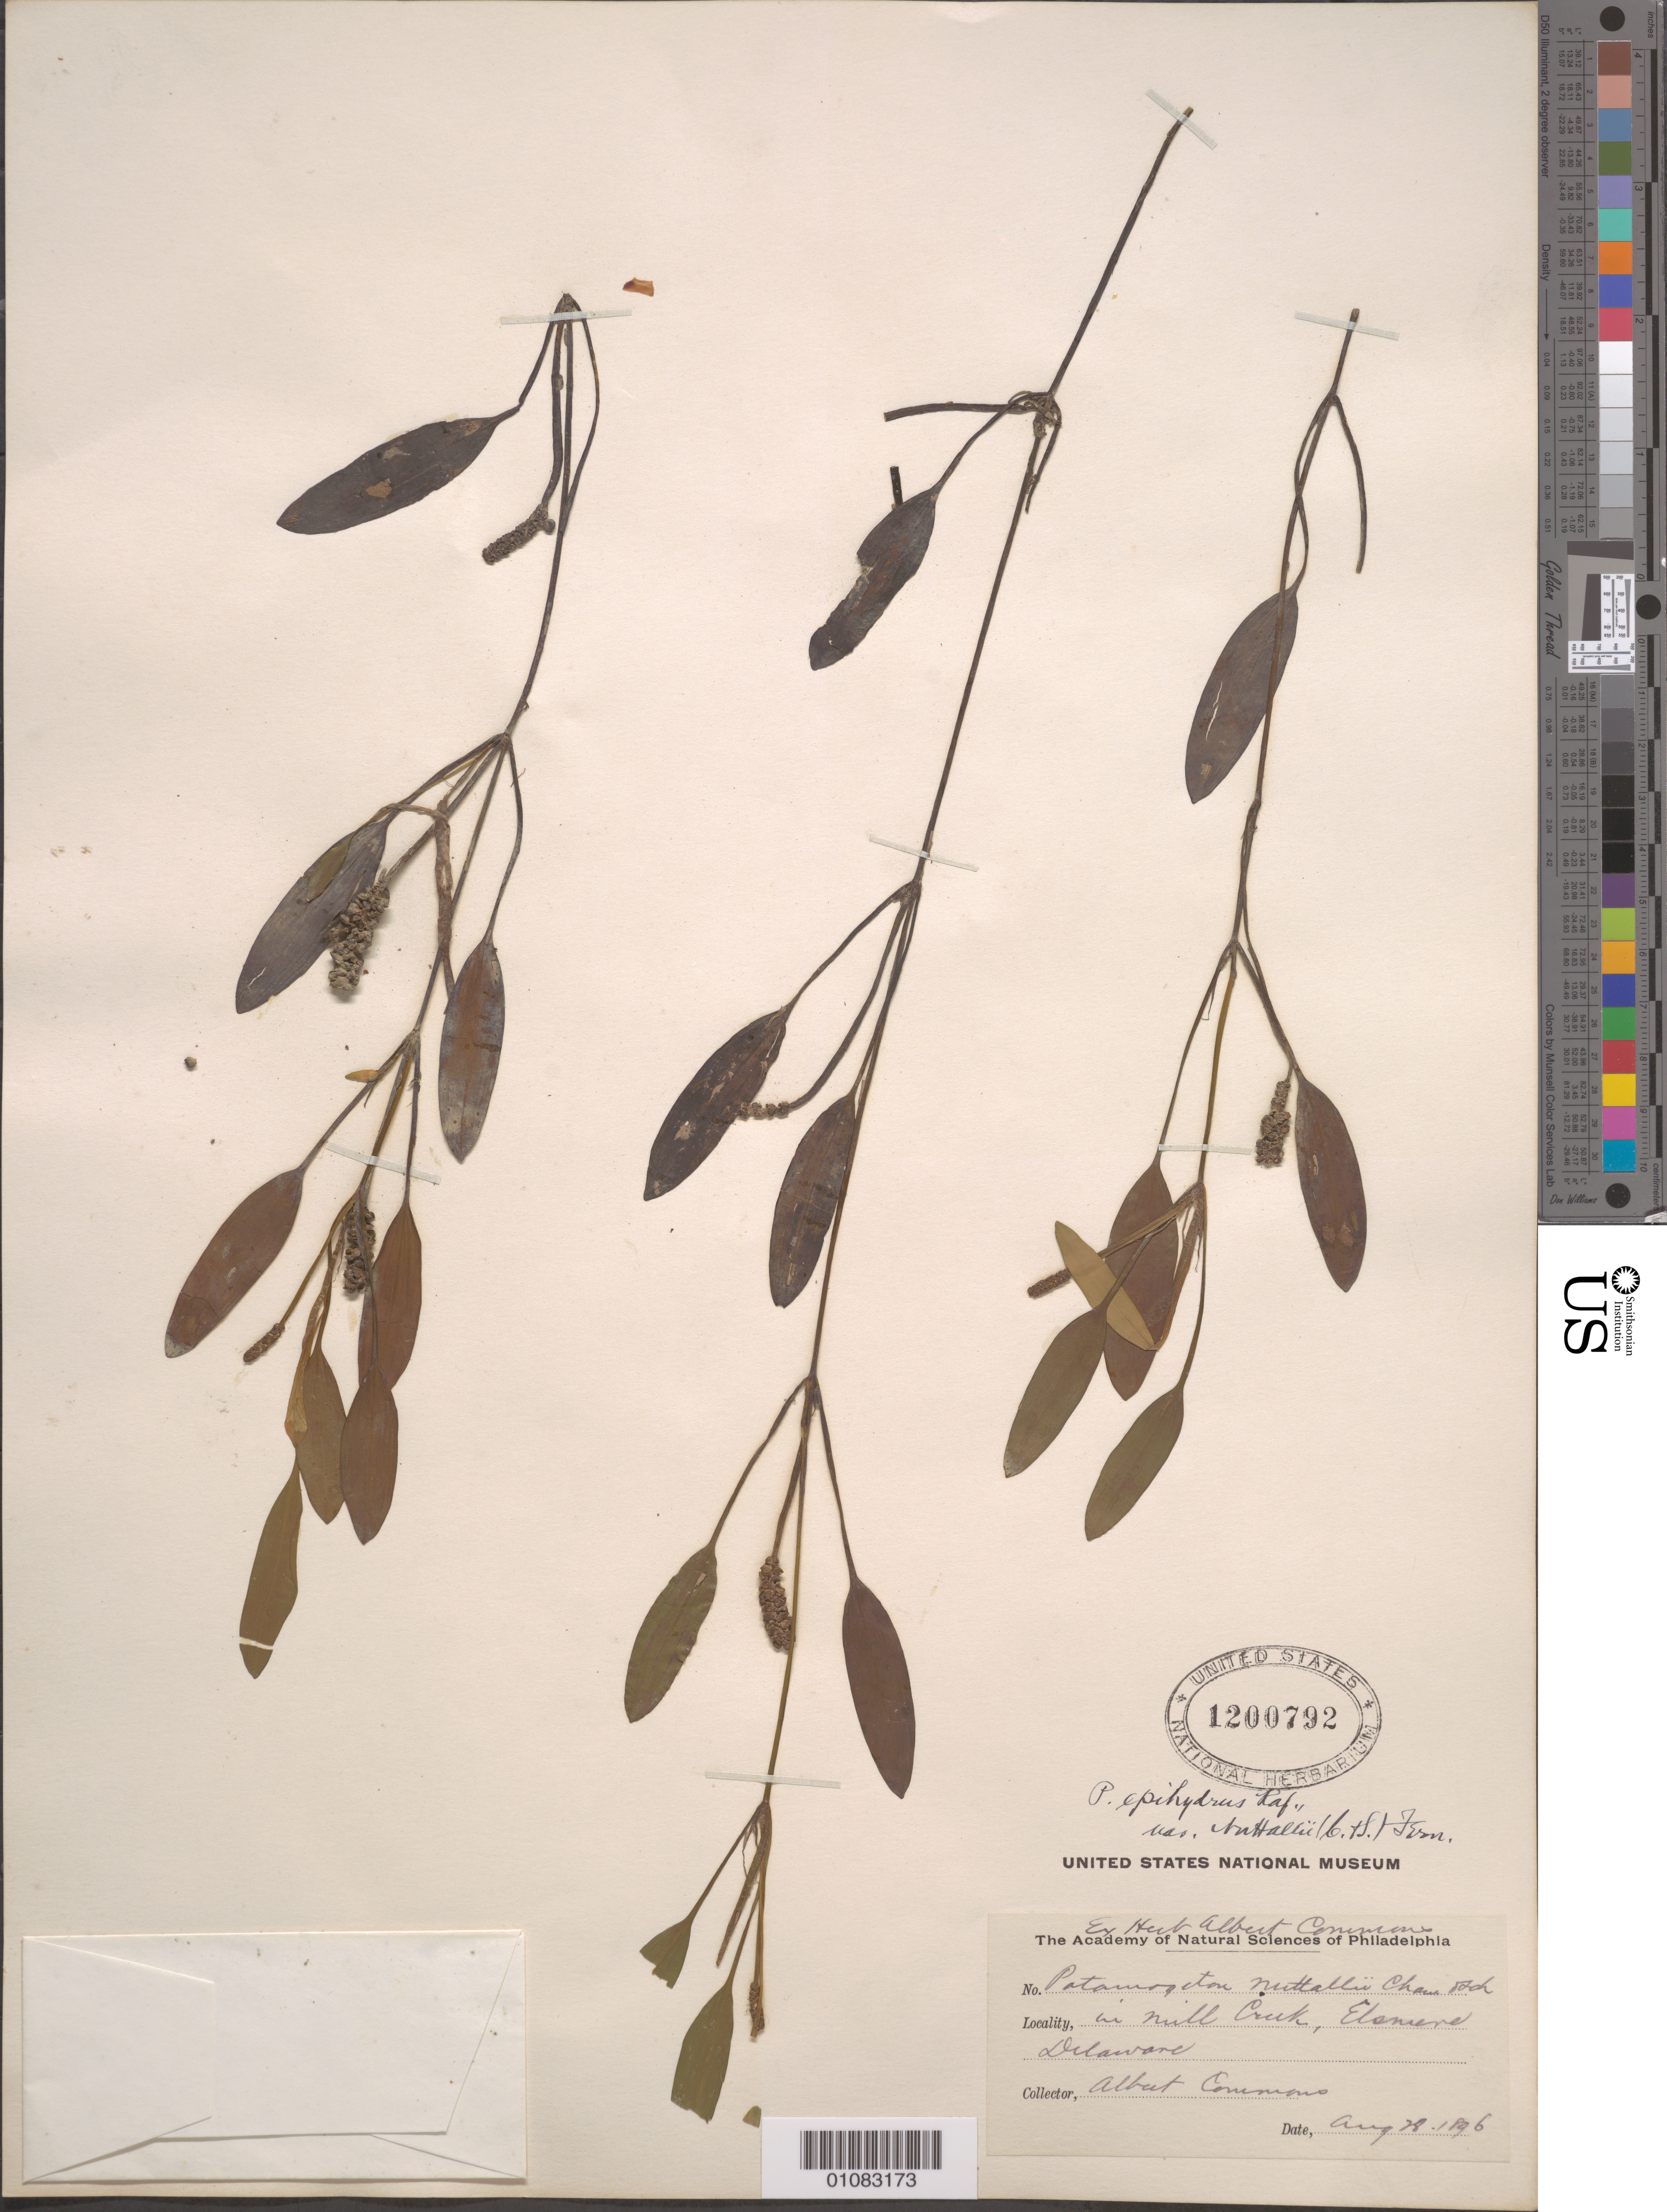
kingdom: Plantae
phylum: Tracheophyta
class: Liliopsida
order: Alismatales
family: Potamogetonaceae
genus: Potamogeton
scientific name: Potamogeton epihydrus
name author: Raf.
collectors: A. Commons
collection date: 1896-08-28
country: United States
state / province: Delaware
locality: Elsmene, in Mill Creek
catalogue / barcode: US 1200792